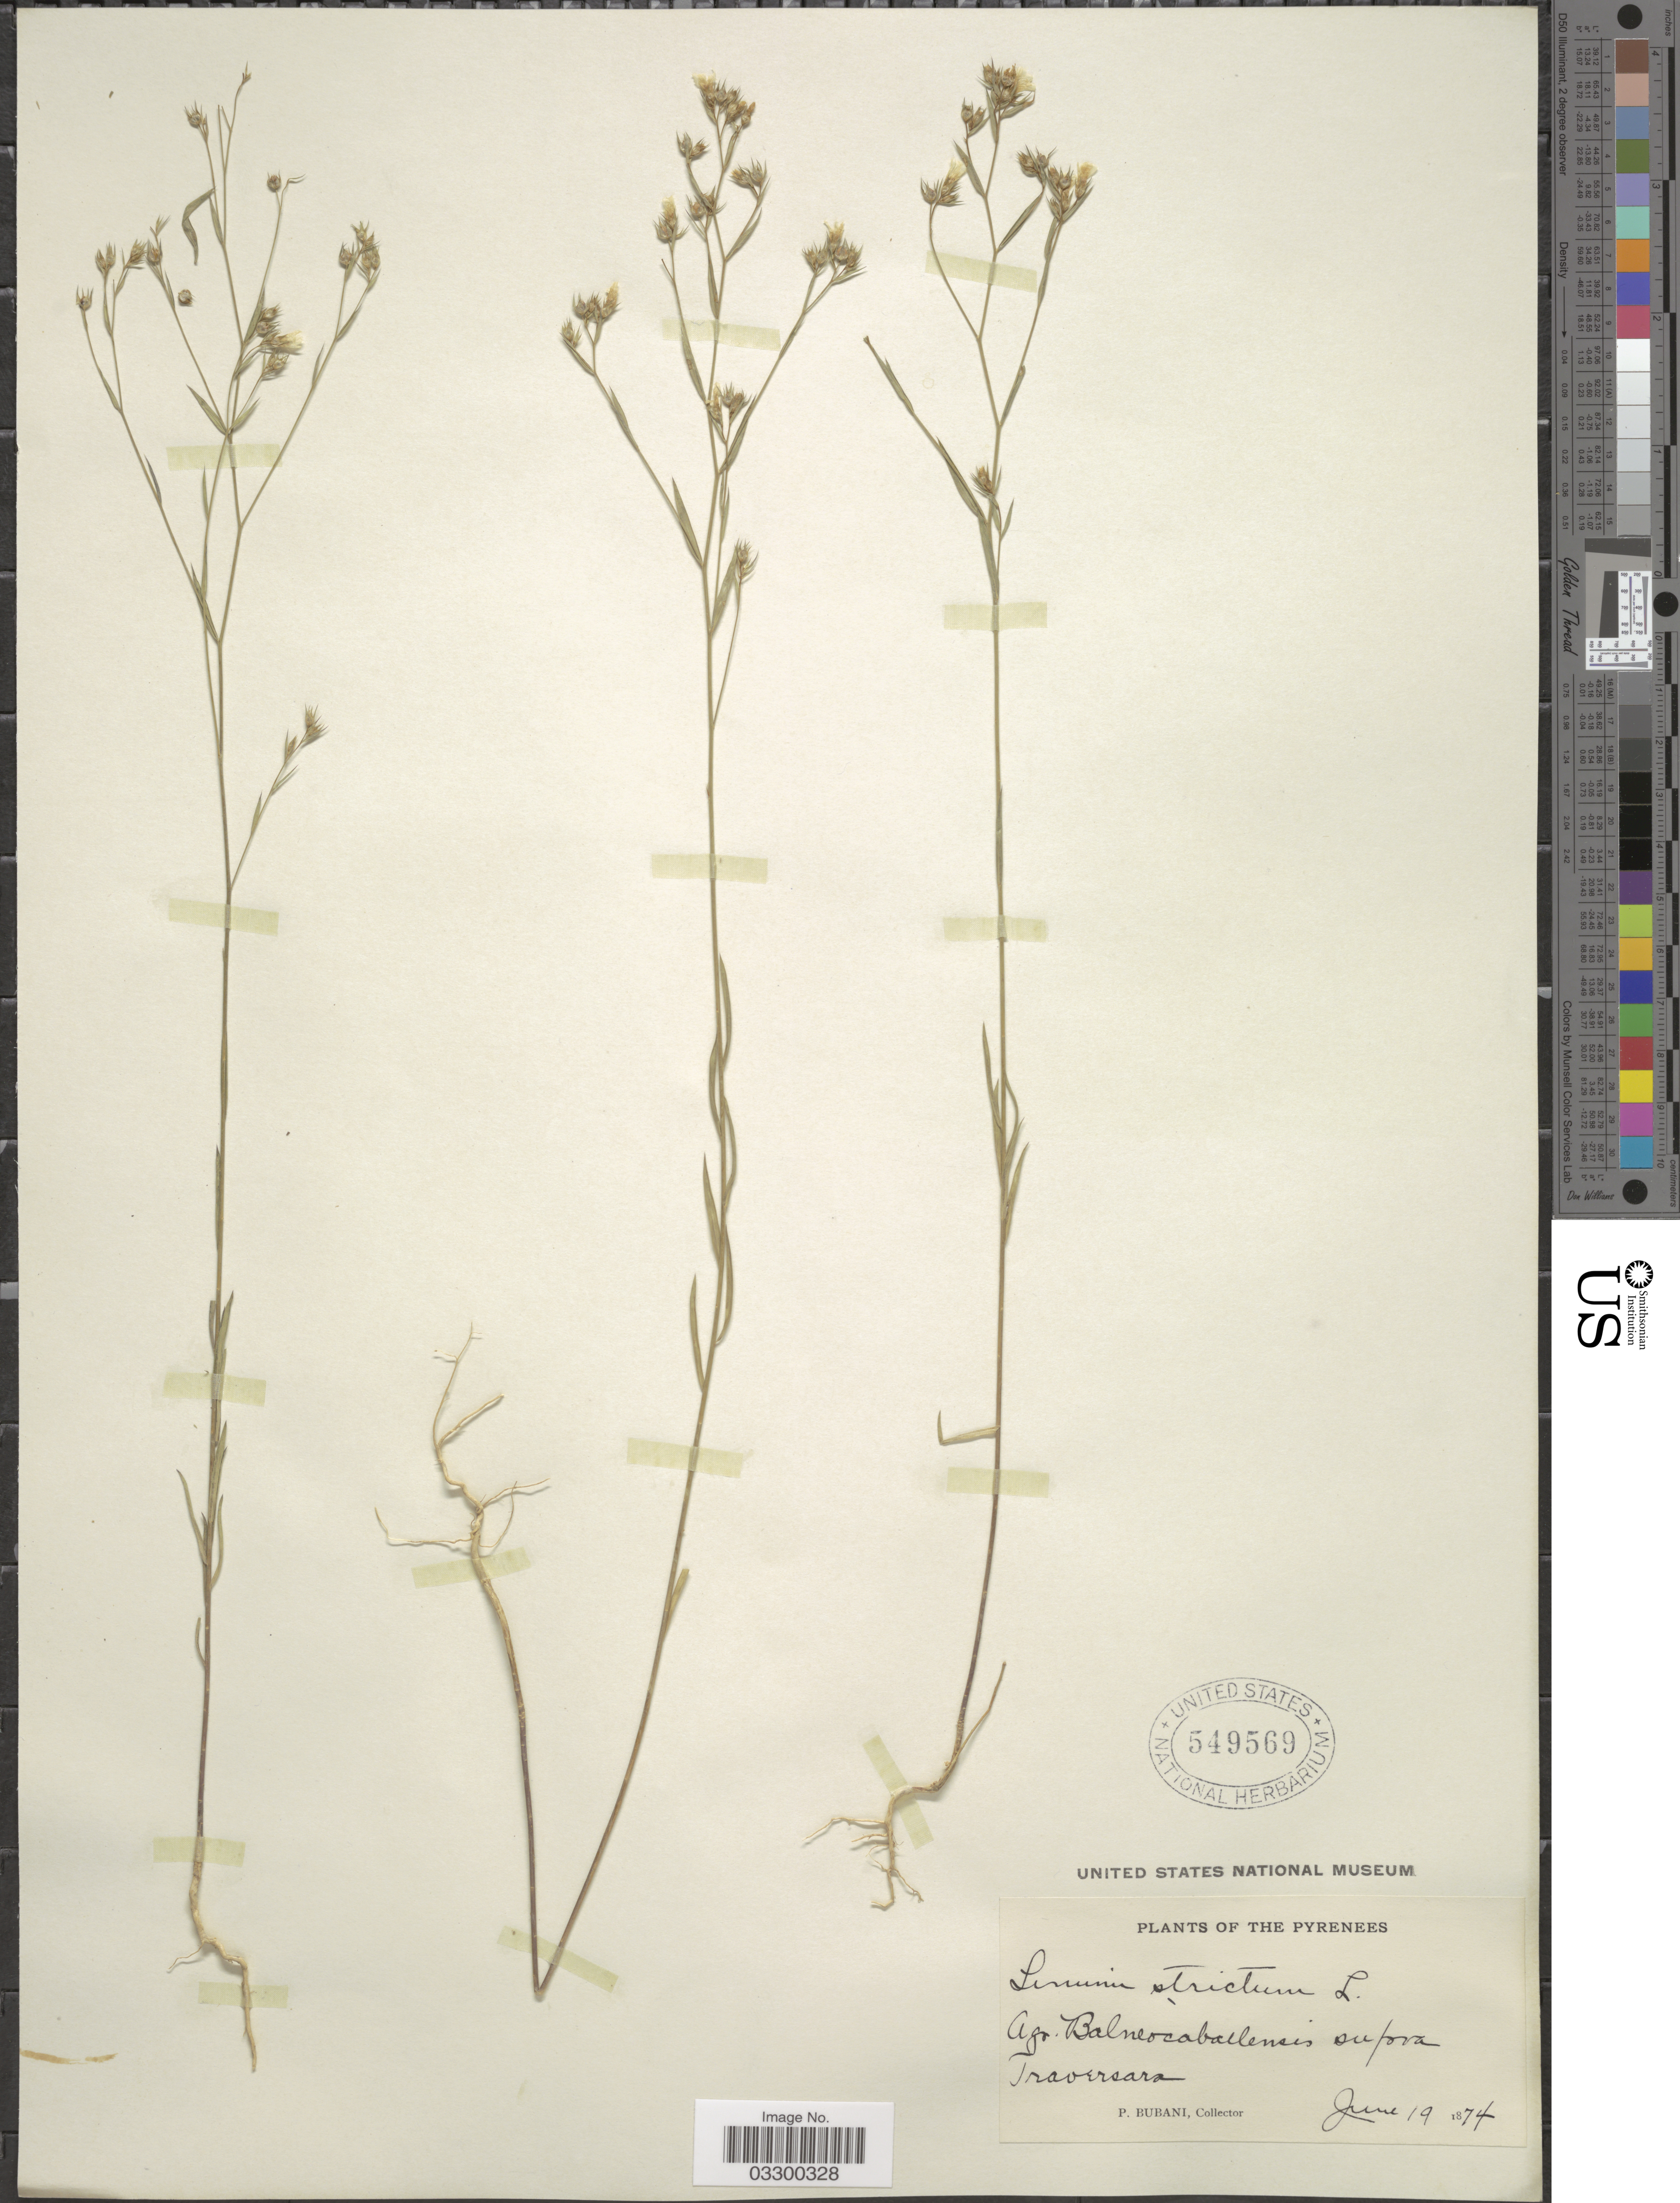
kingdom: Plantae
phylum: Tracheophyta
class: Magnoliopsida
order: Malpighiales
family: Linaceae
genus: Linum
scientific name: Linum strictum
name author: L.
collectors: P. Bubani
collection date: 1874-06-19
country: Italy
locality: The Pyrenees. Agr. Balneocaballensis supra Traversara.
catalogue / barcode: US 549569